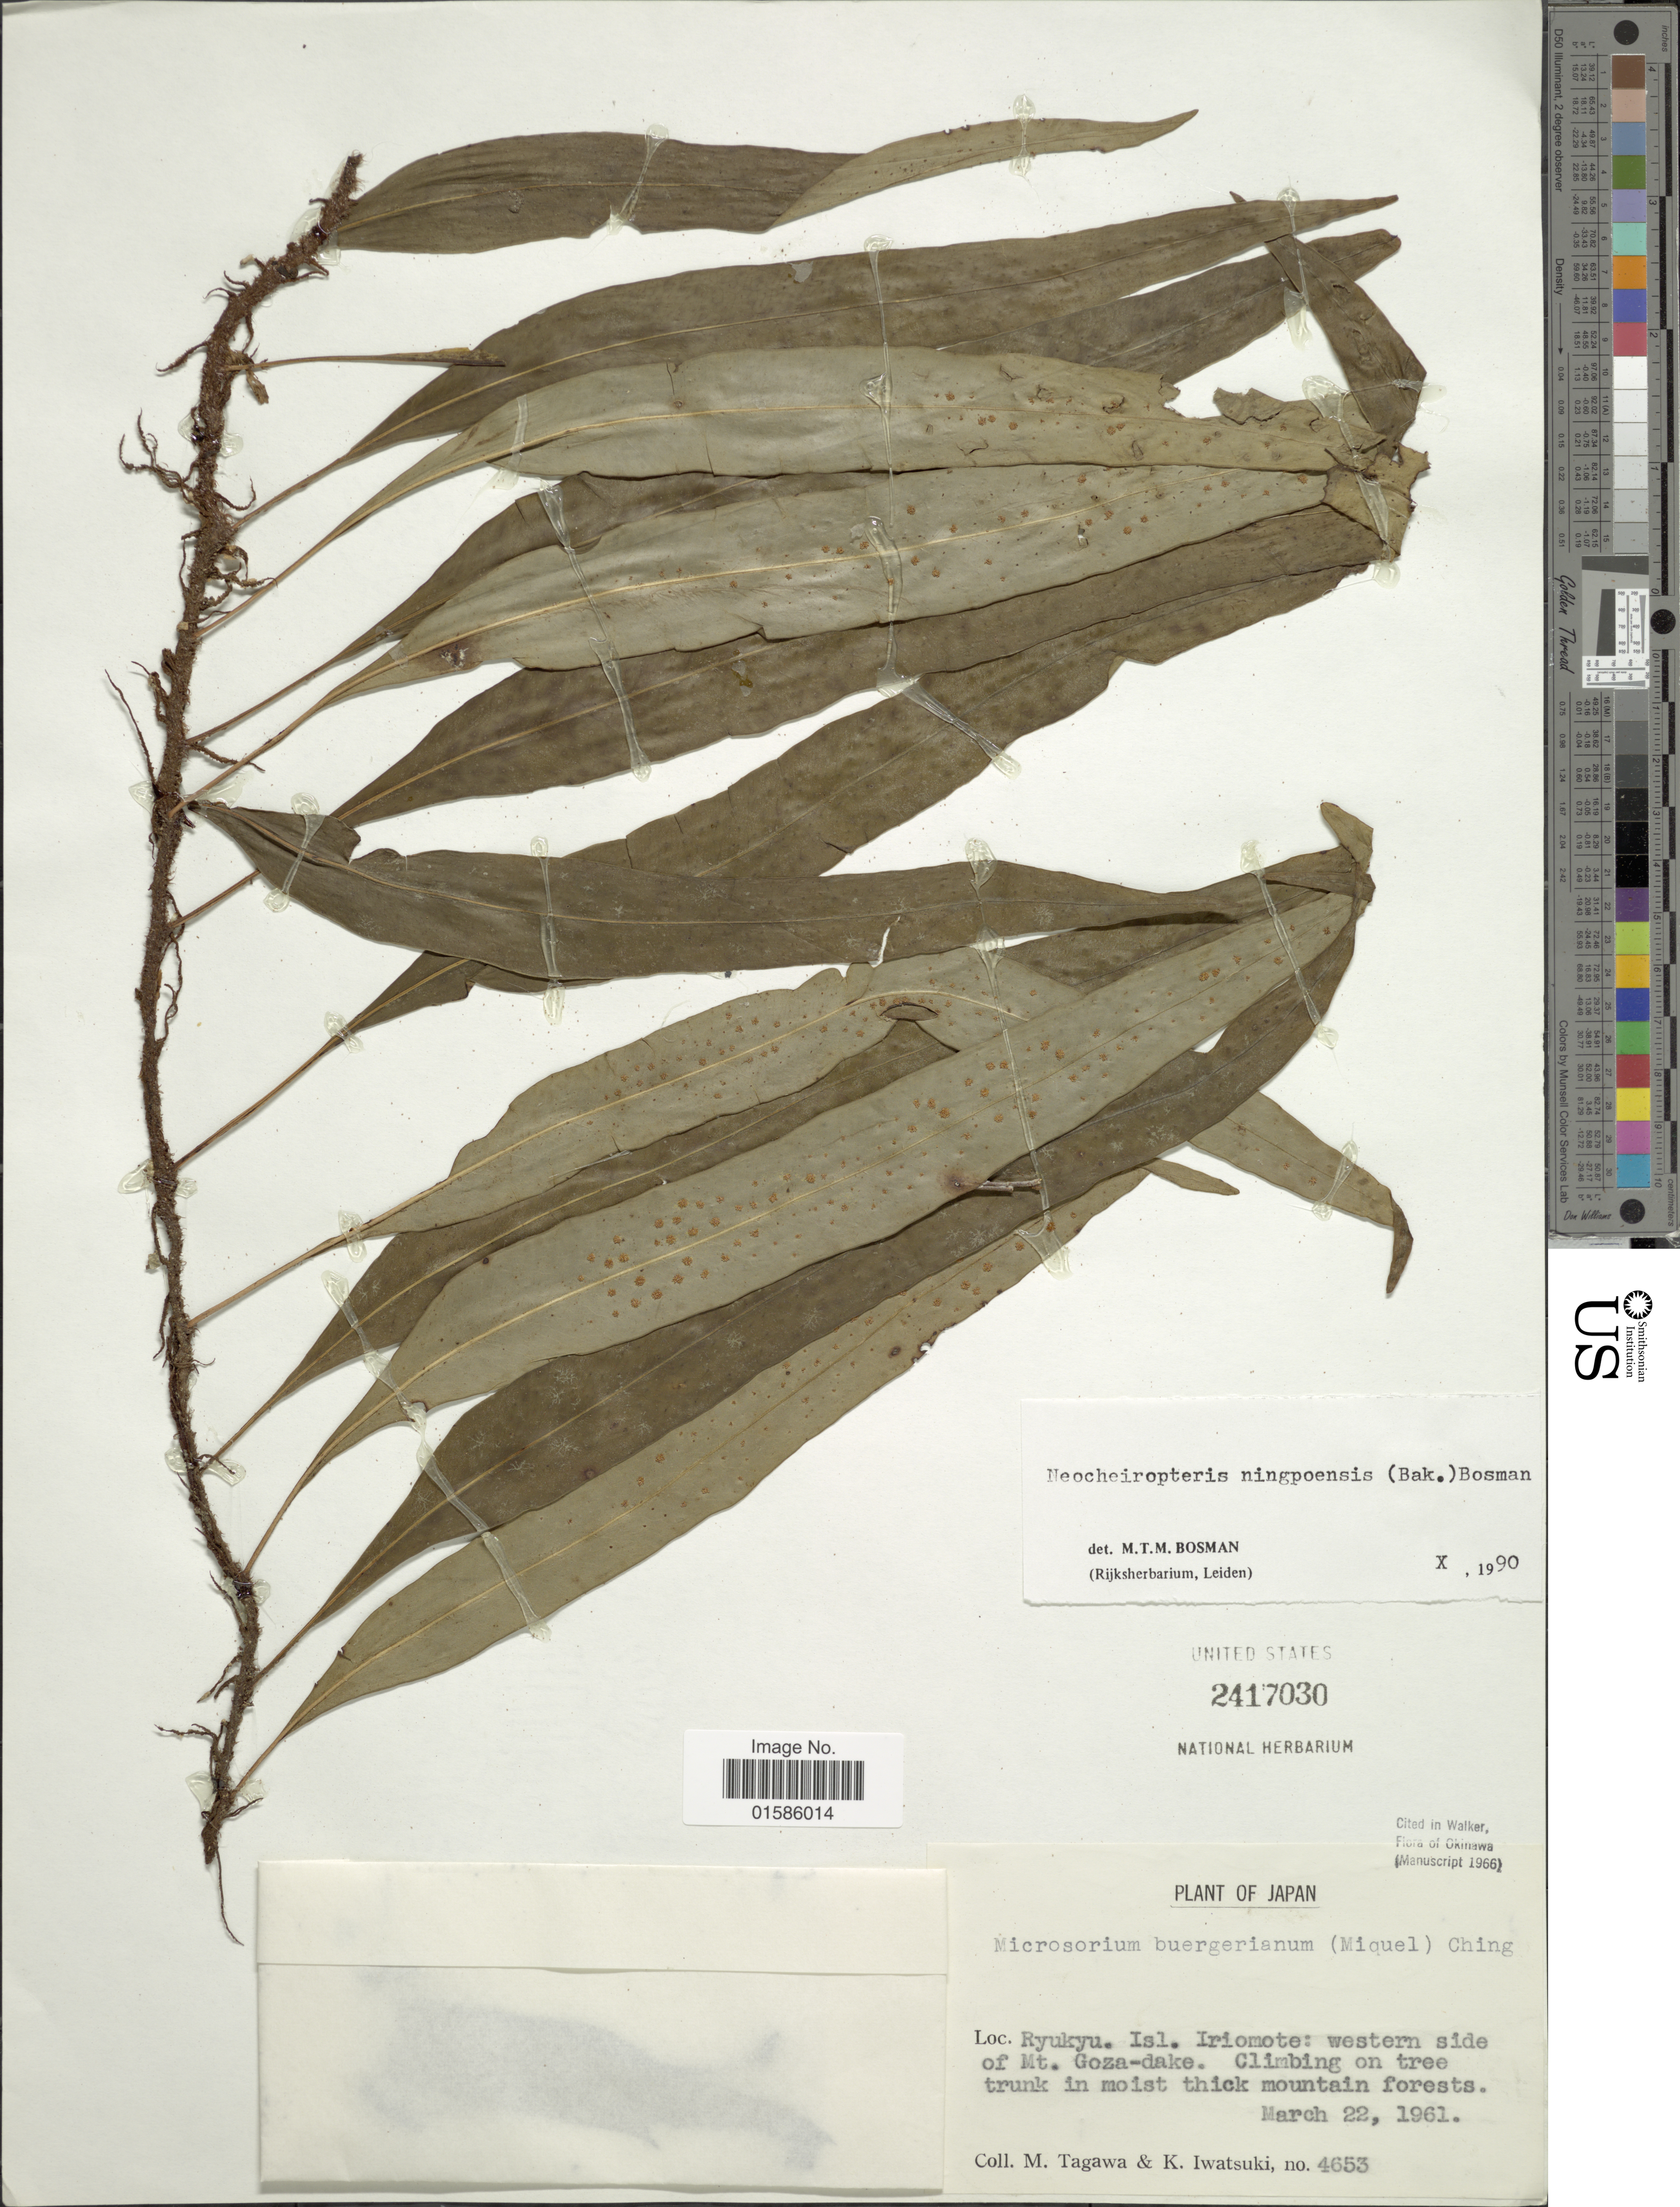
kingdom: Plantae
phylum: Tracheophyta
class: Polypodiopsida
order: Polypodiales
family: Polypodiaceae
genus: Microsorum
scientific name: Microsorum ningpoensis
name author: (Baker)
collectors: M. Tagawa & K. Iwatsuki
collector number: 4653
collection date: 1961-03-22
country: Japan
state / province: Okinawa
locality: Ryukyu Isl Iriomote: western side of Mt Goza-dake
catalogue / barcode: US 2417030